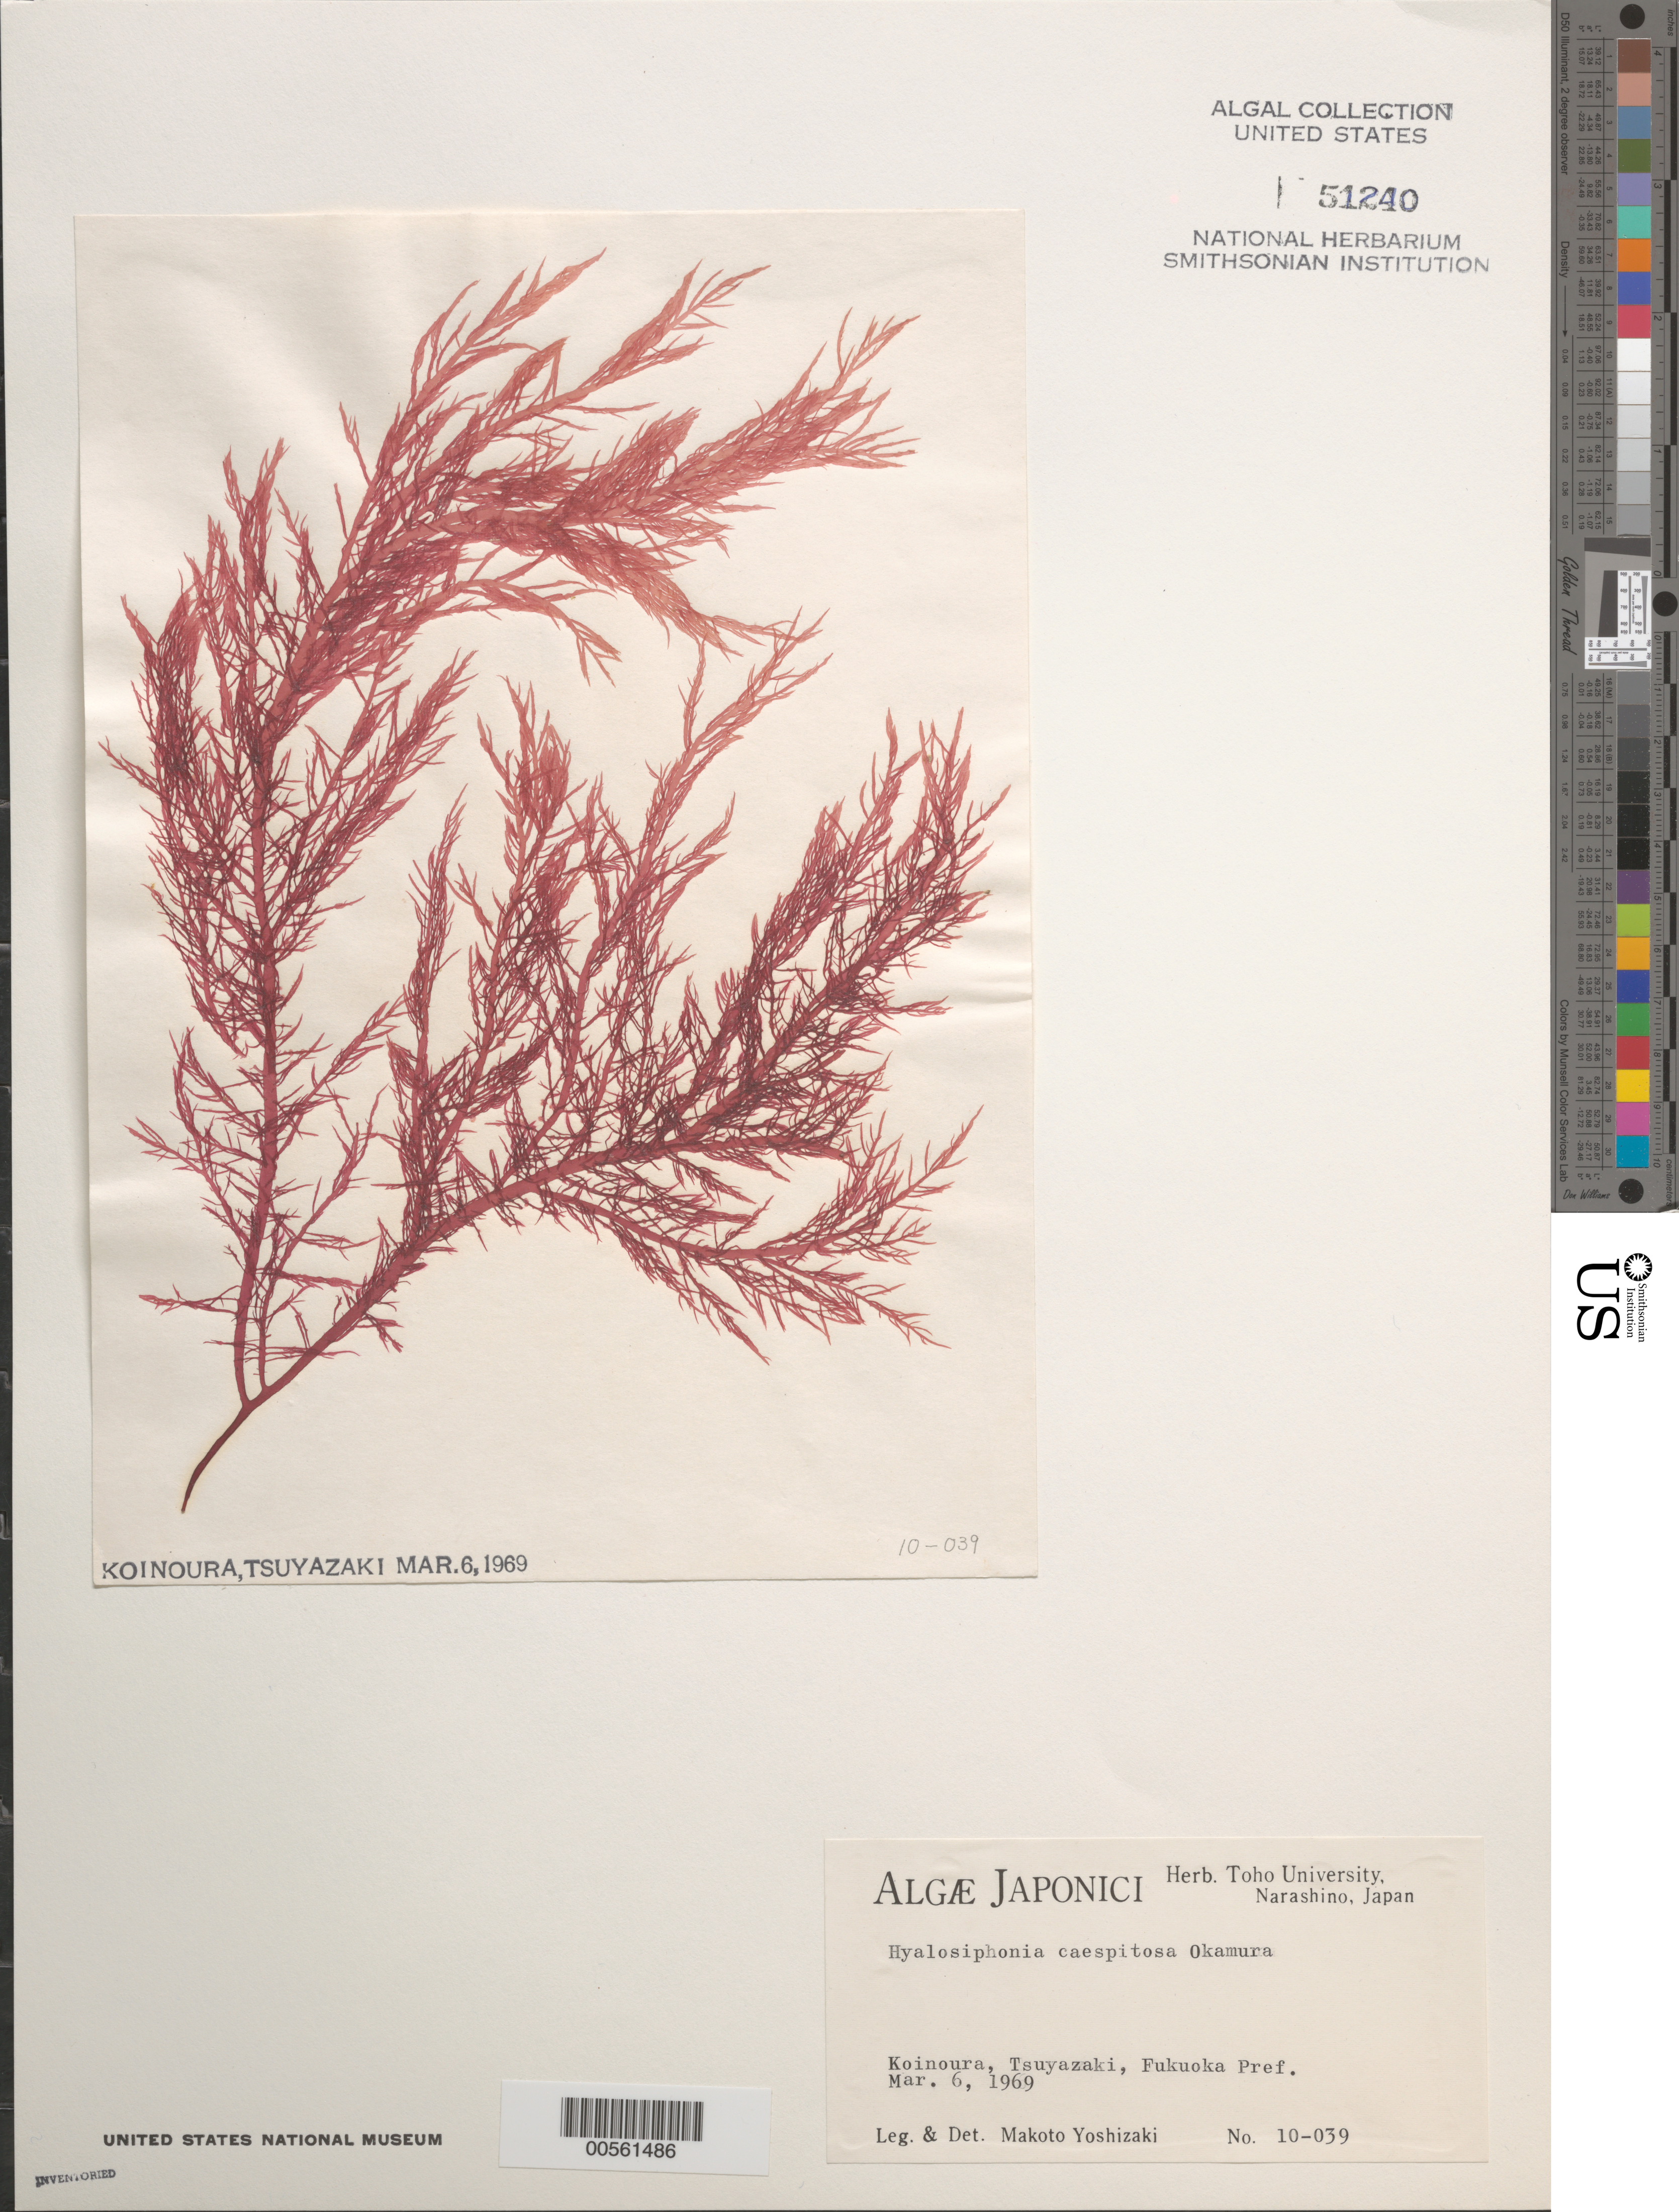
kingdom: Plantae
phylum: Rhodophyta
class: Florideophyceae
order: Gigartinales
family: Dumontiaceae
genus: Hyalosiphonia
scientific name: Hyalosiphonia caespitosa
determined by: Yoshizaki, M.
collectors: M. Yoshizaki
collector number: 10-039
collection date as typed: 06 Mar 1969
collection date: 1969-03-06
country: Japan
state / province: Hukuoka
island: Kyushu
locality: Koinoura, Tsuyazaki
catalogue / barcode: US 51240